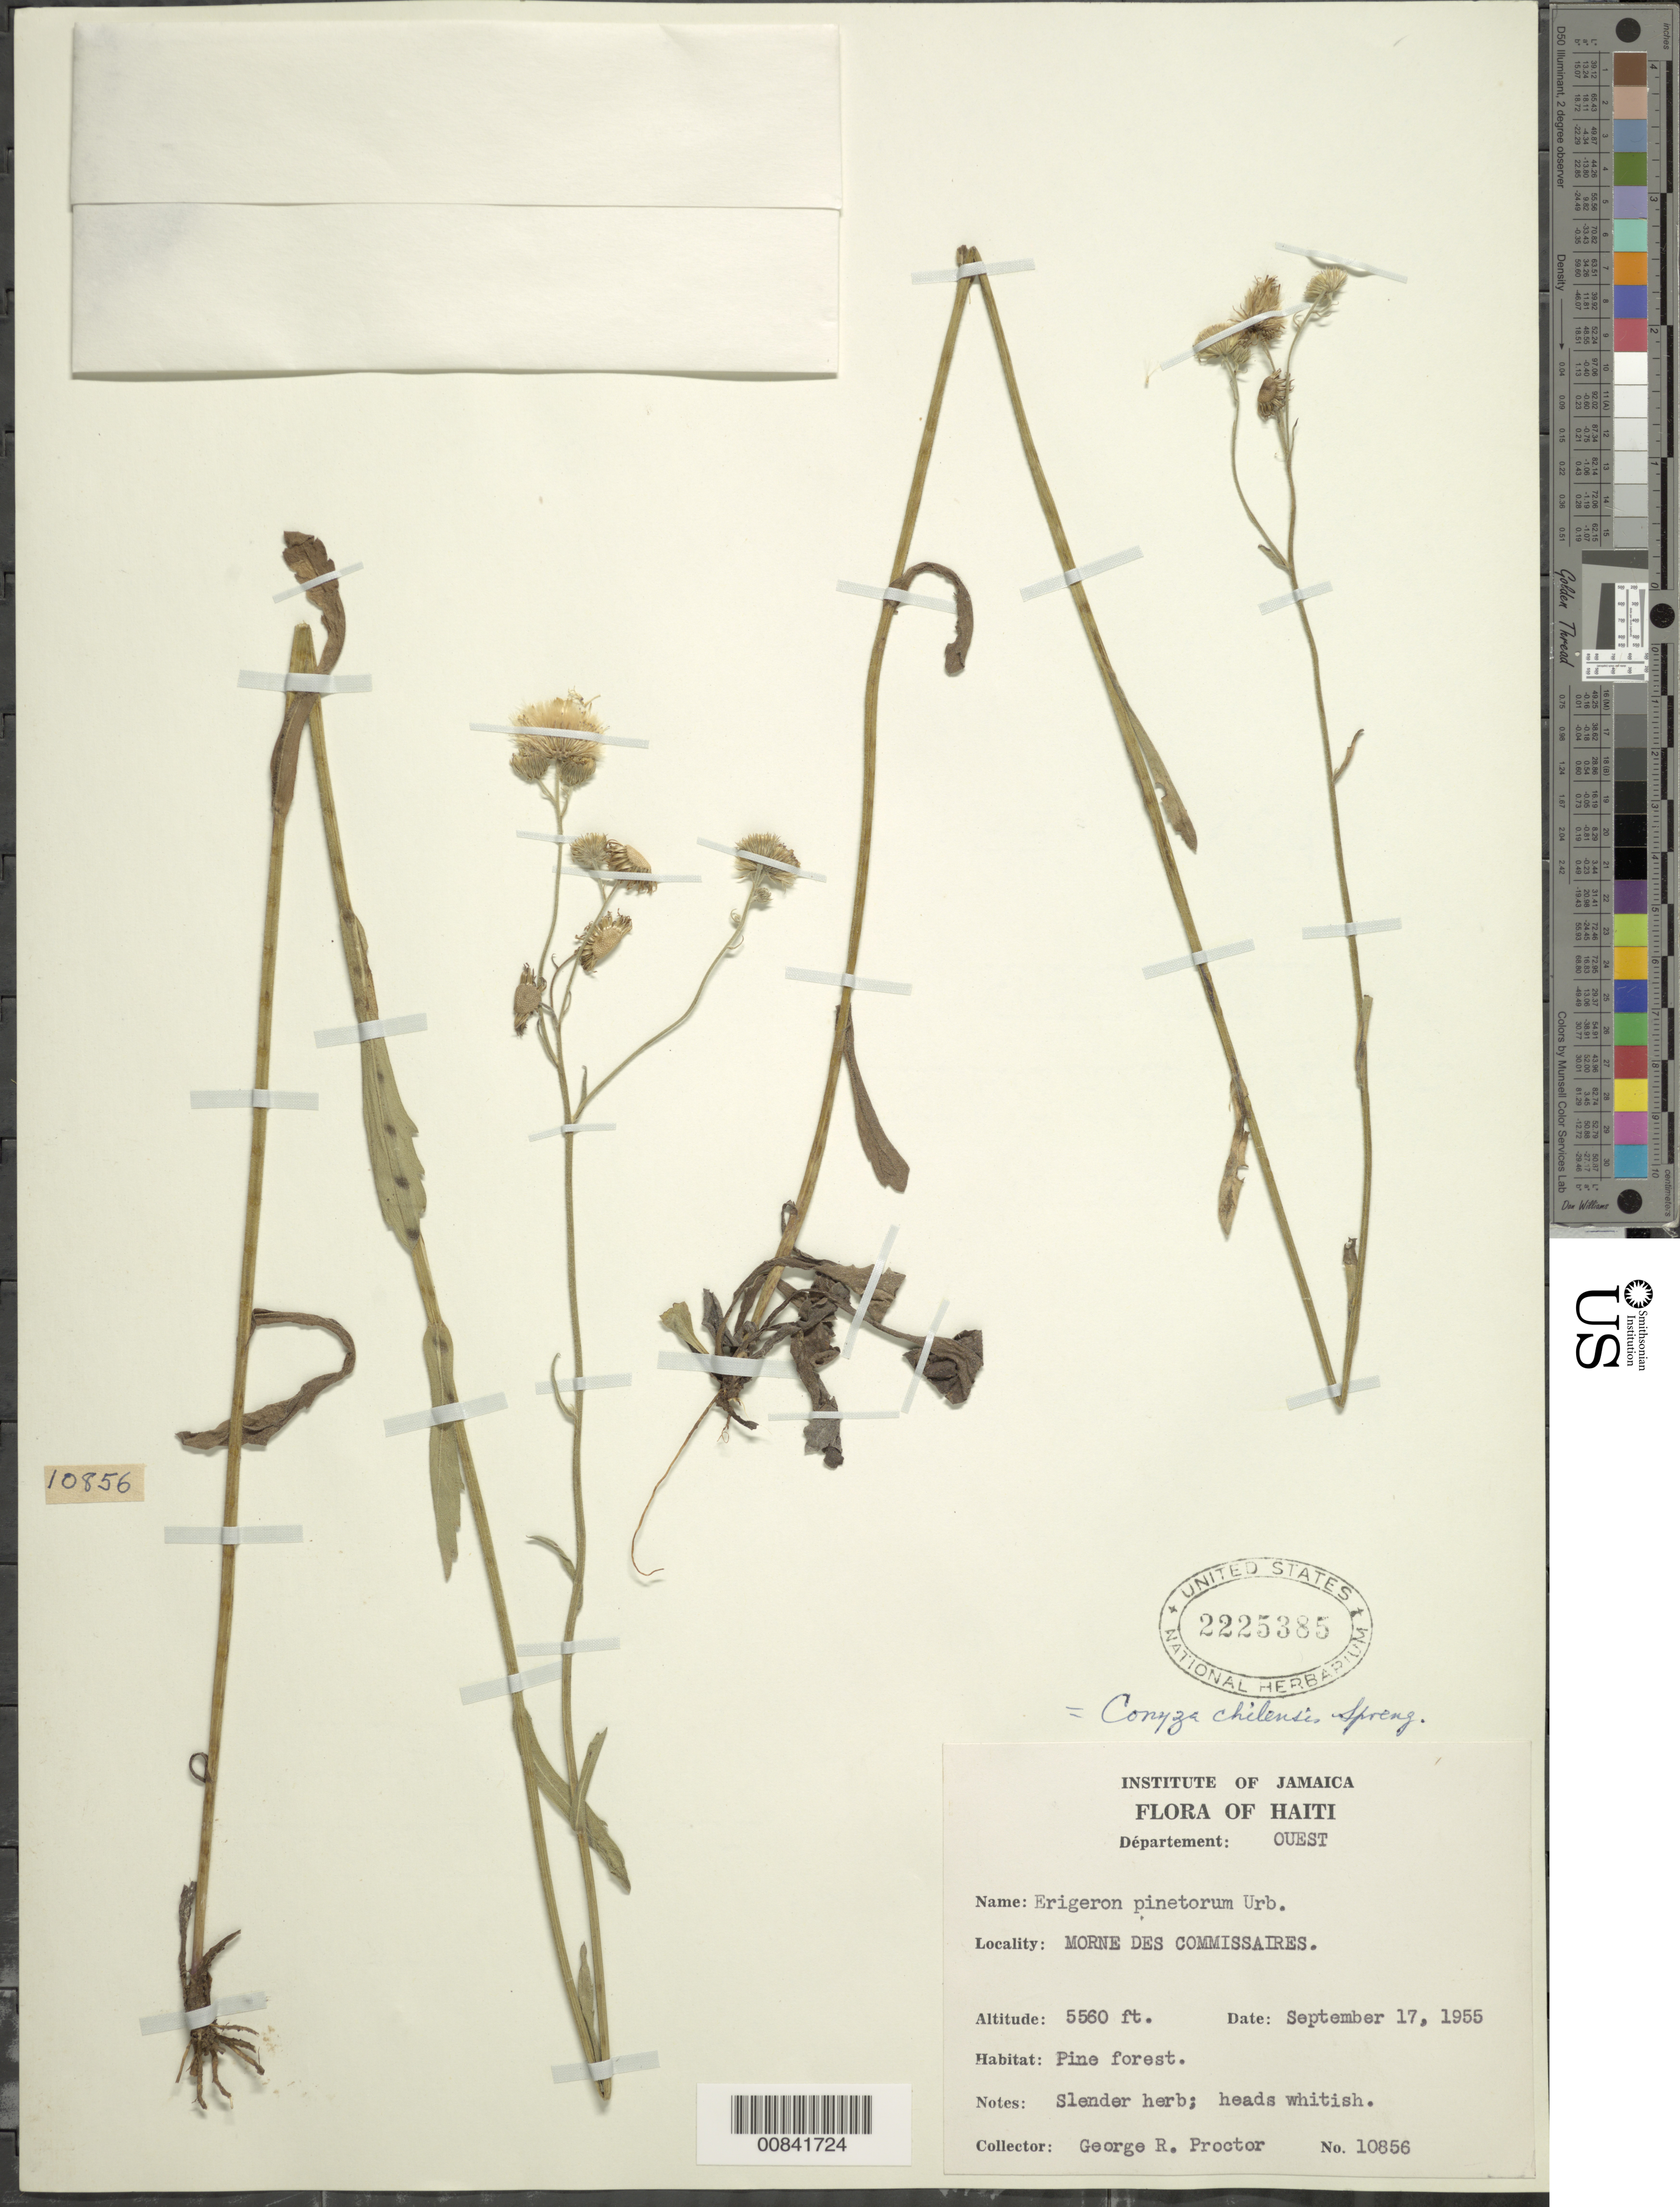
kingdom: Plantae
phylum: Tracheophyta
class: Magnoliopsida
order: Asterales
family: Asteraceae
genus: Conyza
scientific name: Conyza primulaefolia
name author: (Lam.) Cuatrec. & Lourteig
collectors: G. R. Proctor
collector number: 10856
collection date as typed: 17 Sep 1955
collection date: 1955-09-17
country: Haiti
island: Hispaniola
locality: Mornes des Commissaires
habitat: Pine forest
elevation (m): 1695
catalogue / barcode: US 2225385